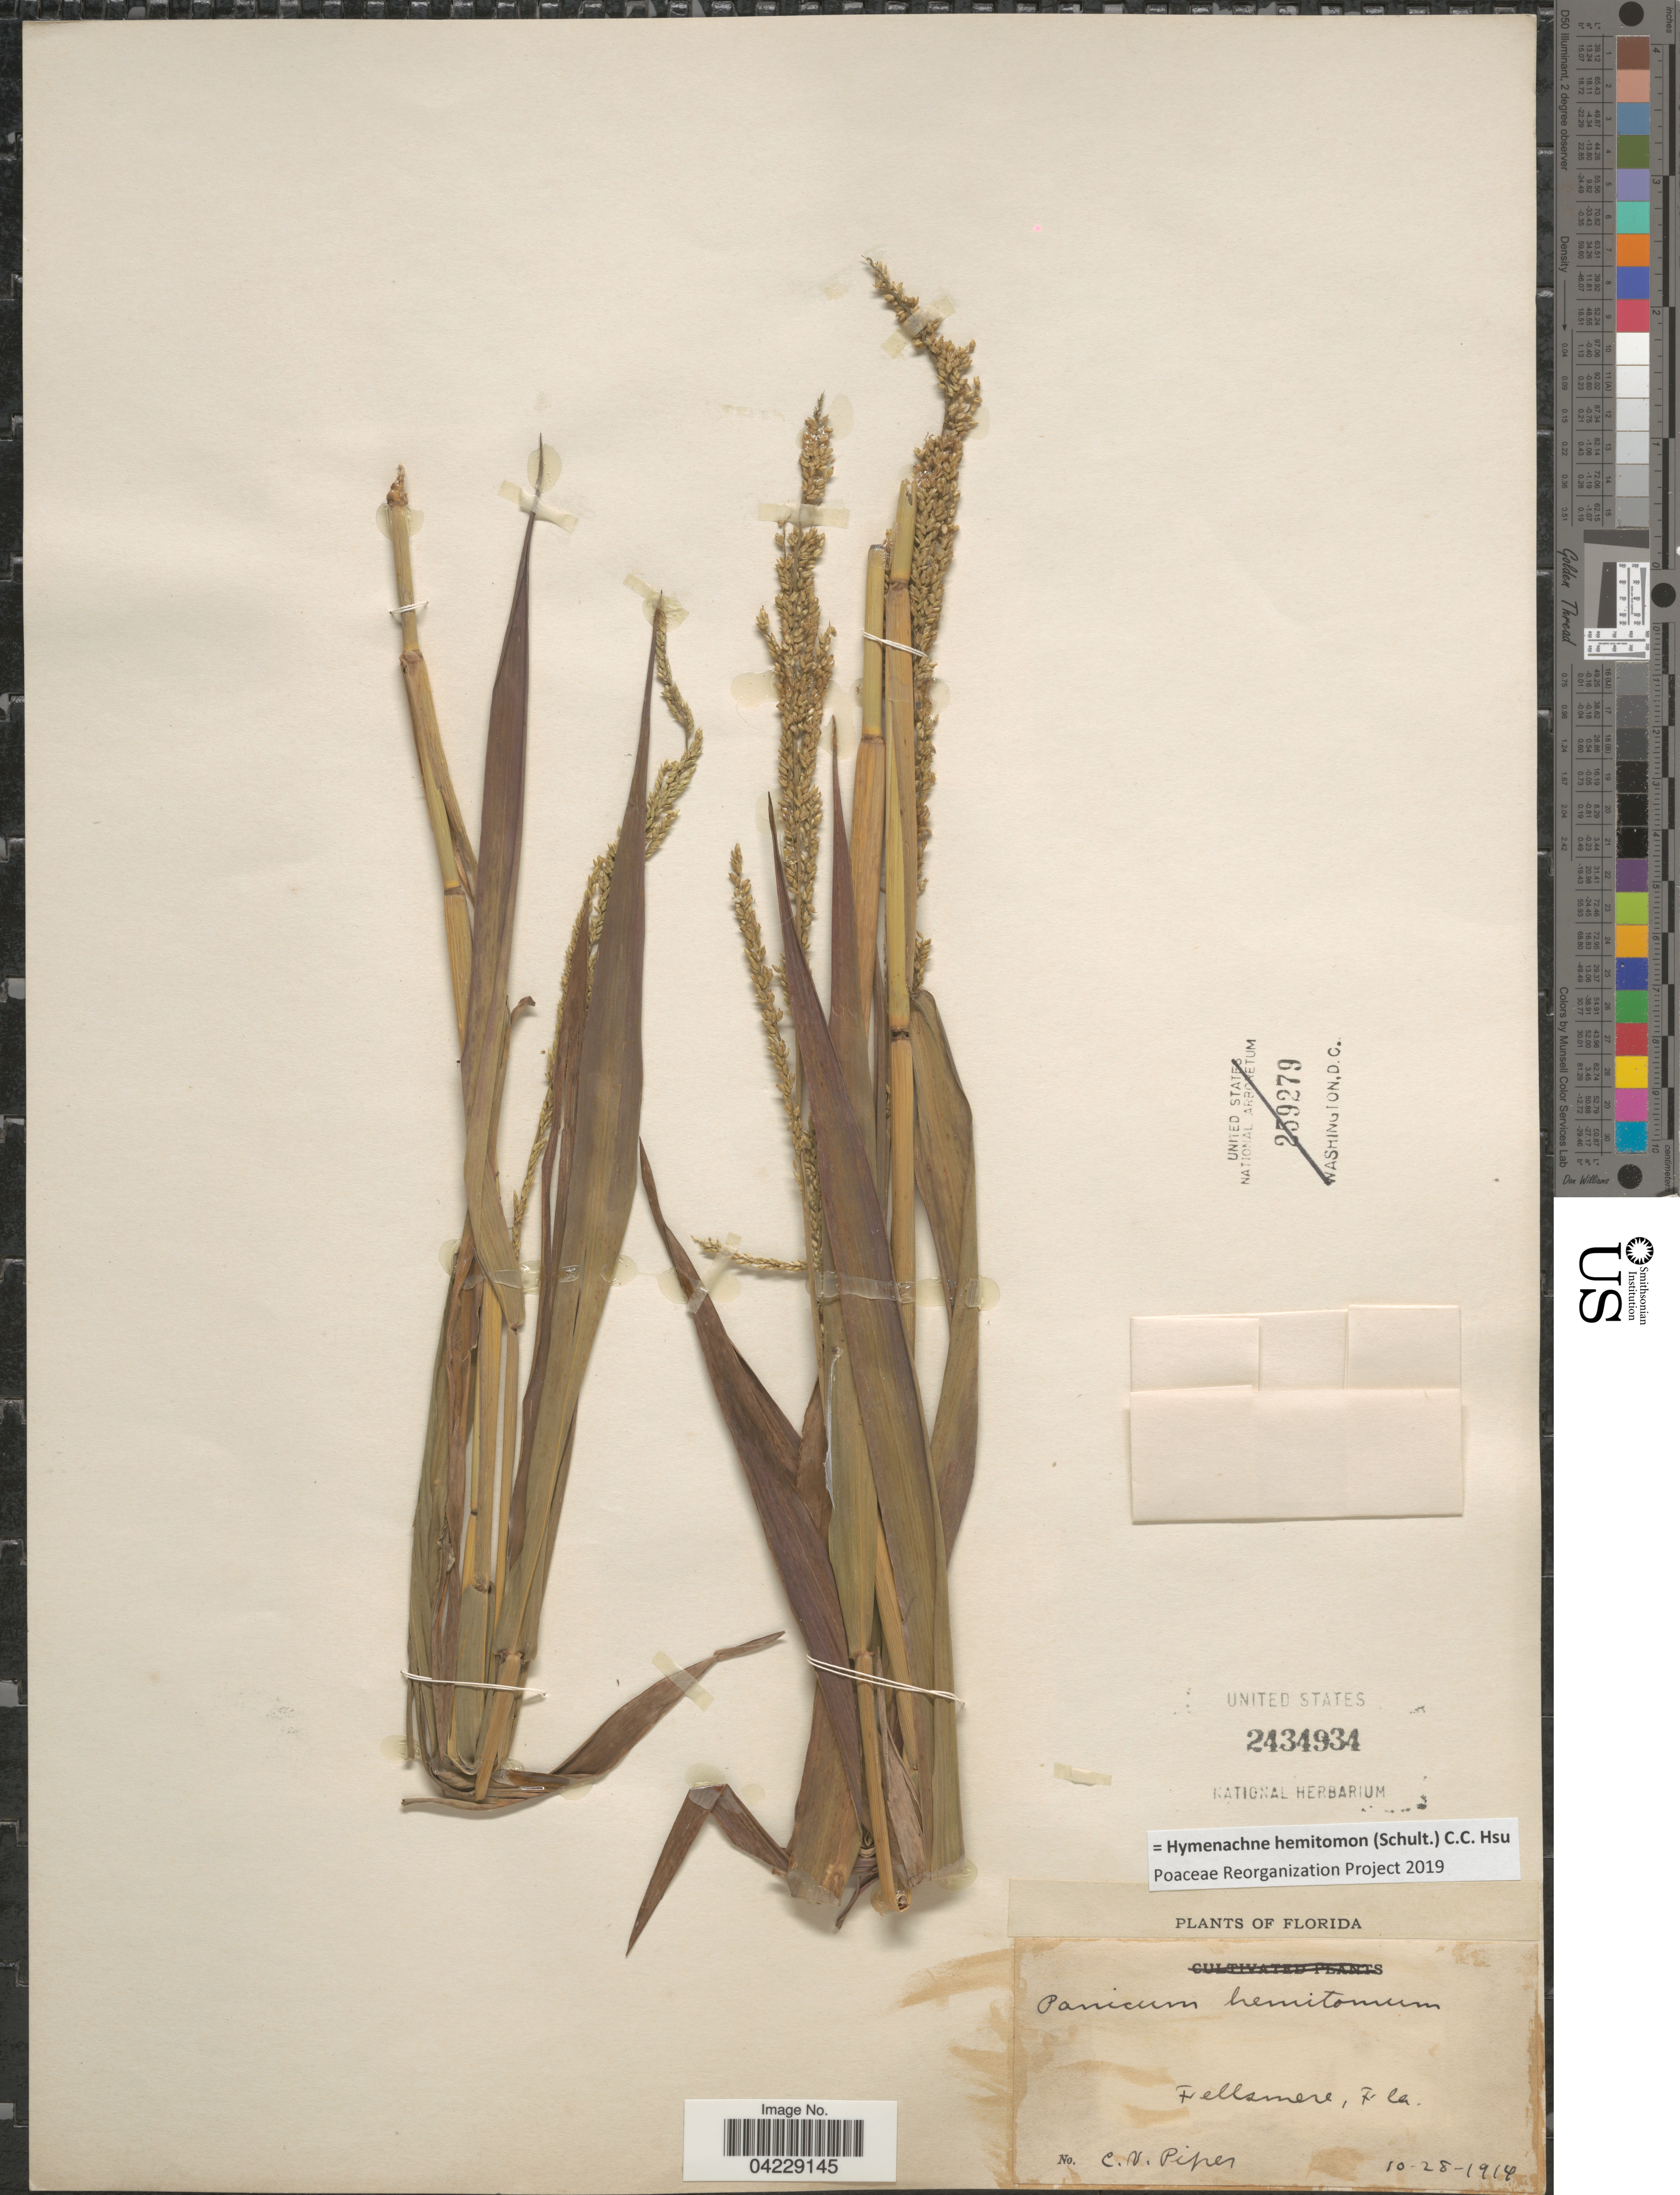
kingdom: Plantae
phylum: Tracheophyta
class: Liliopsida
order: Poales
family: Poaceae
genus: Hymenachne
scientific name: Hymenachne hemitomon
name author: (Schult.) C. C. Hsu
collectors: C. V. Piper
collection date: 1914-10-28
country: United States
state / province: Florida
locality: Fellsmere.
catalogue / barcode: US 2434934